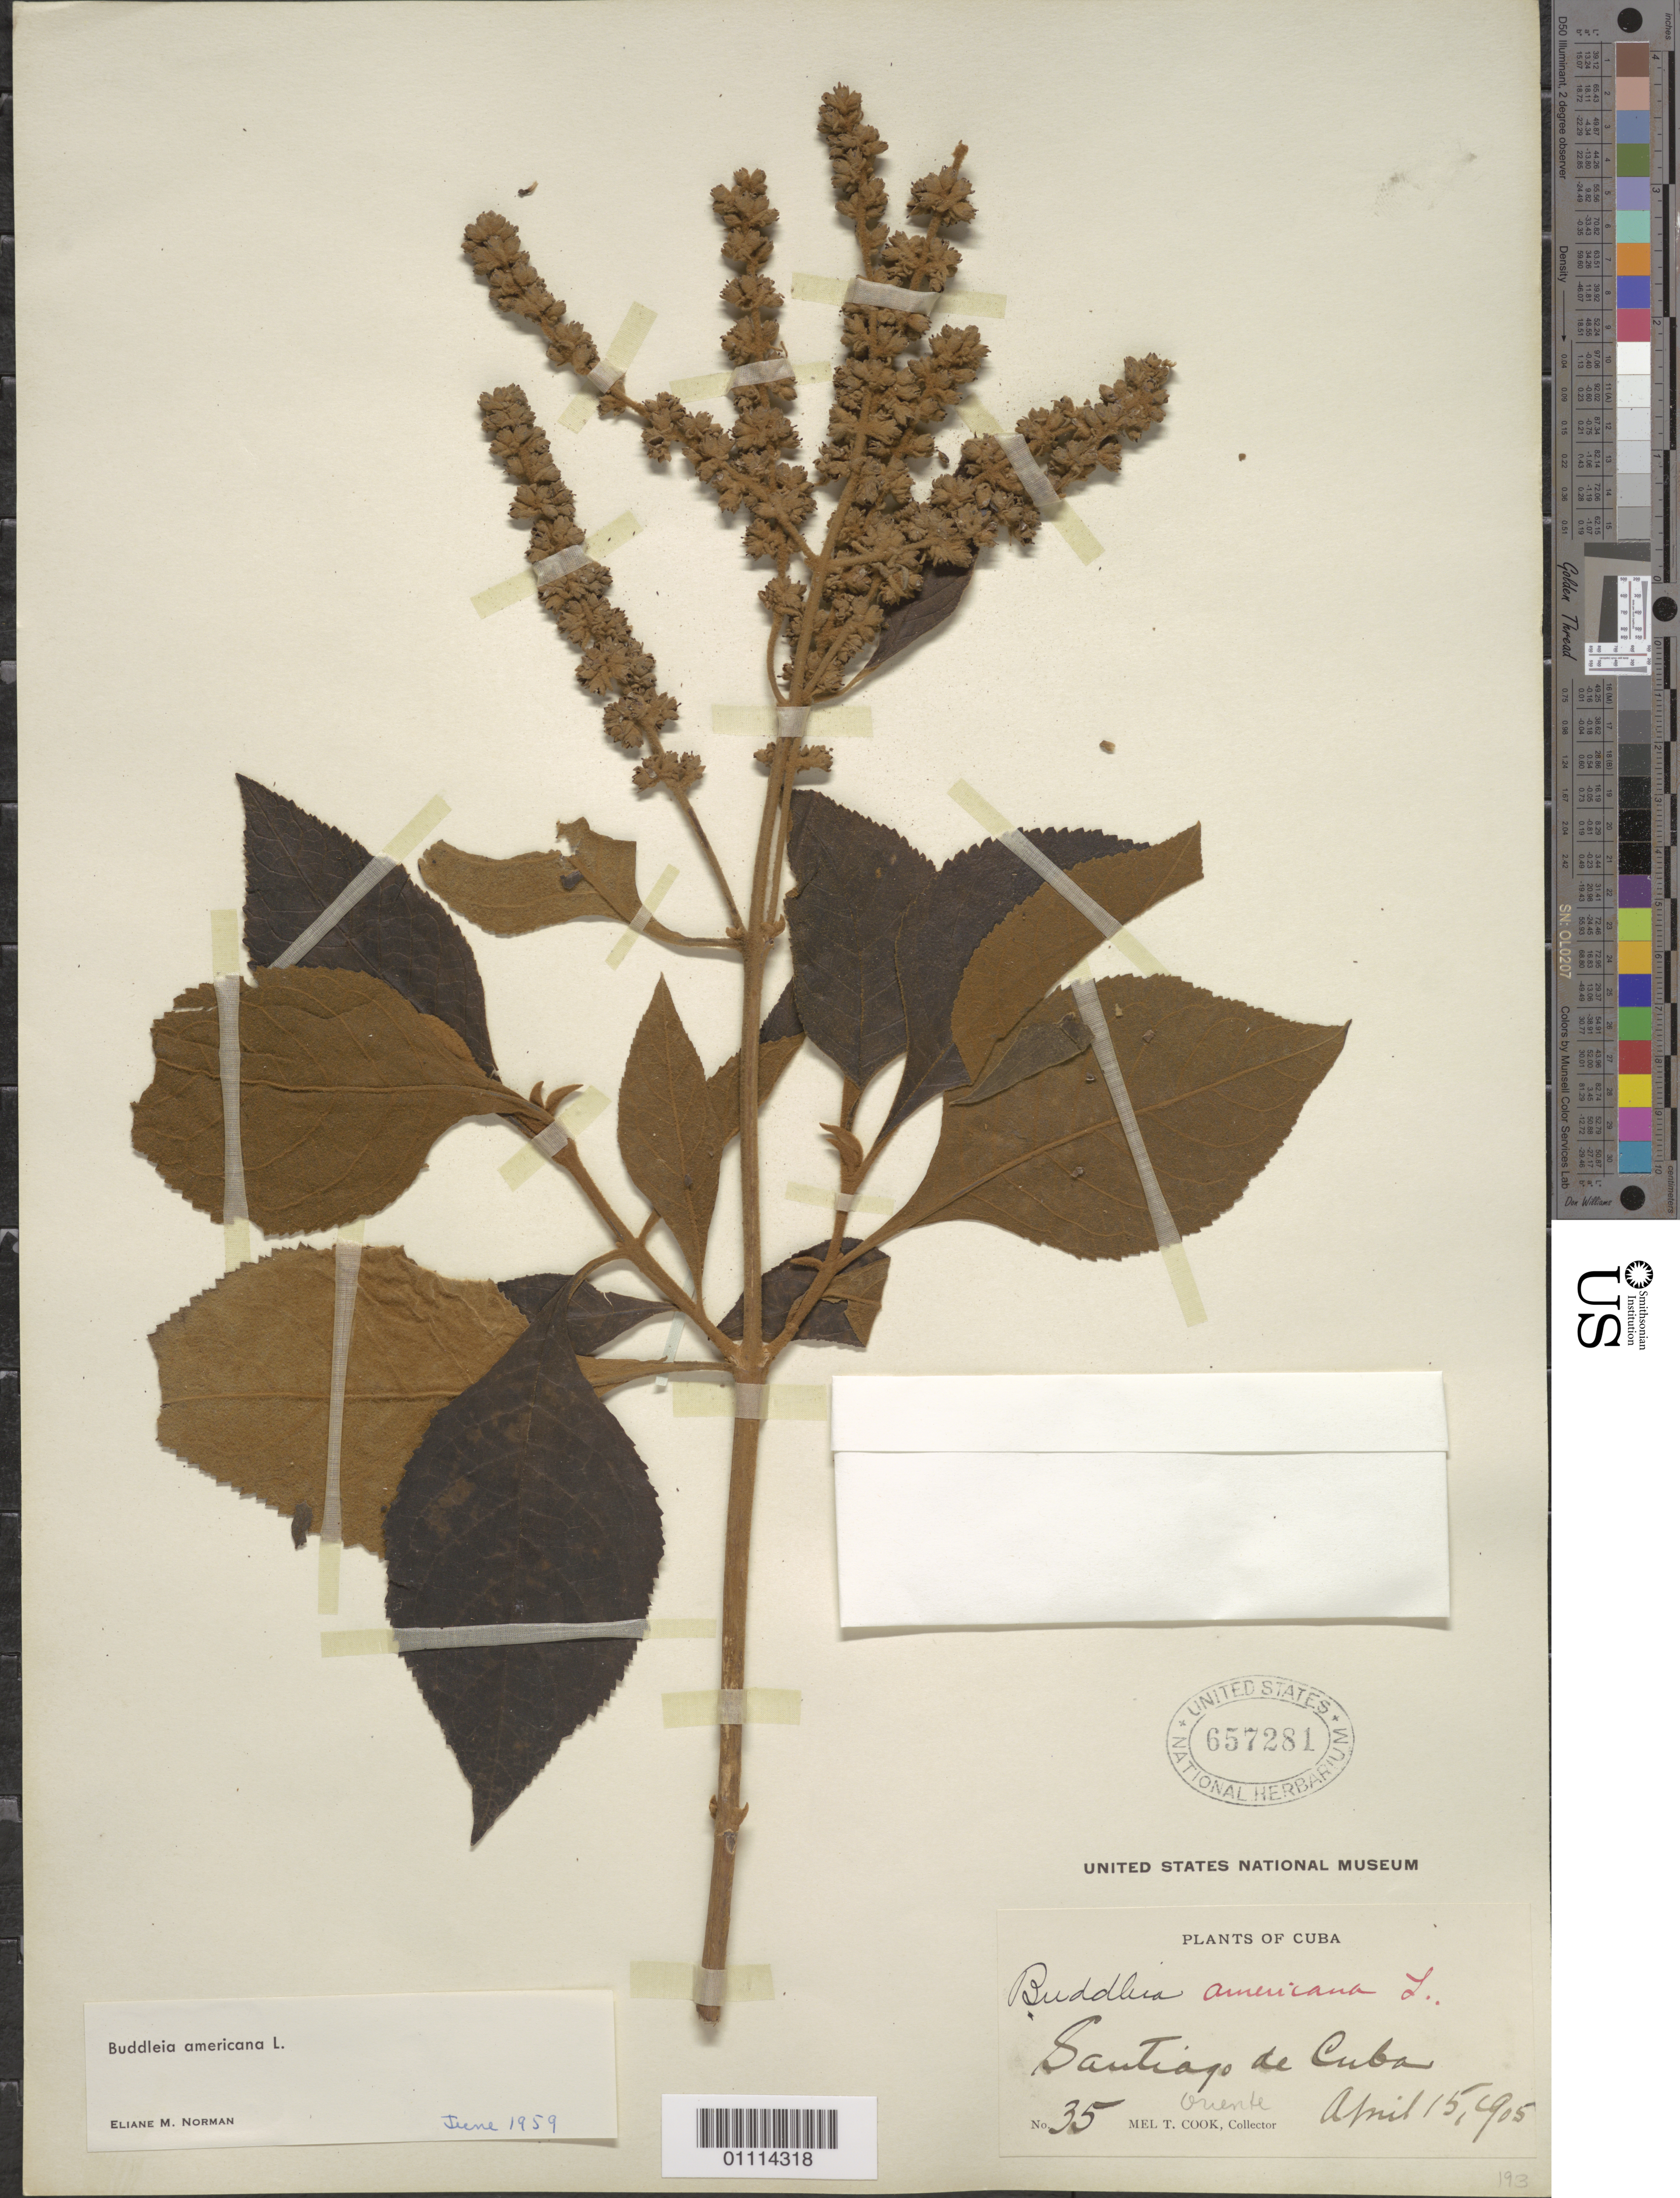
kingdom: Plantae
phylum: Tracheophyta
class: Magnoliopsida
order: Lamiales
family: Scrophulariaceae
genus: Buddleja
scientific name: Buddleja americana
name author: L.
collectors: M. T. Cook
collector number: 35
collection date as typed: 15 Apr 1905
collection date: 1905-04-15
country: Cuba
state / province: Santiago de Cuba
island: Cuba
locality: Santiago de Cuba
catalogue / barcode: US 657281